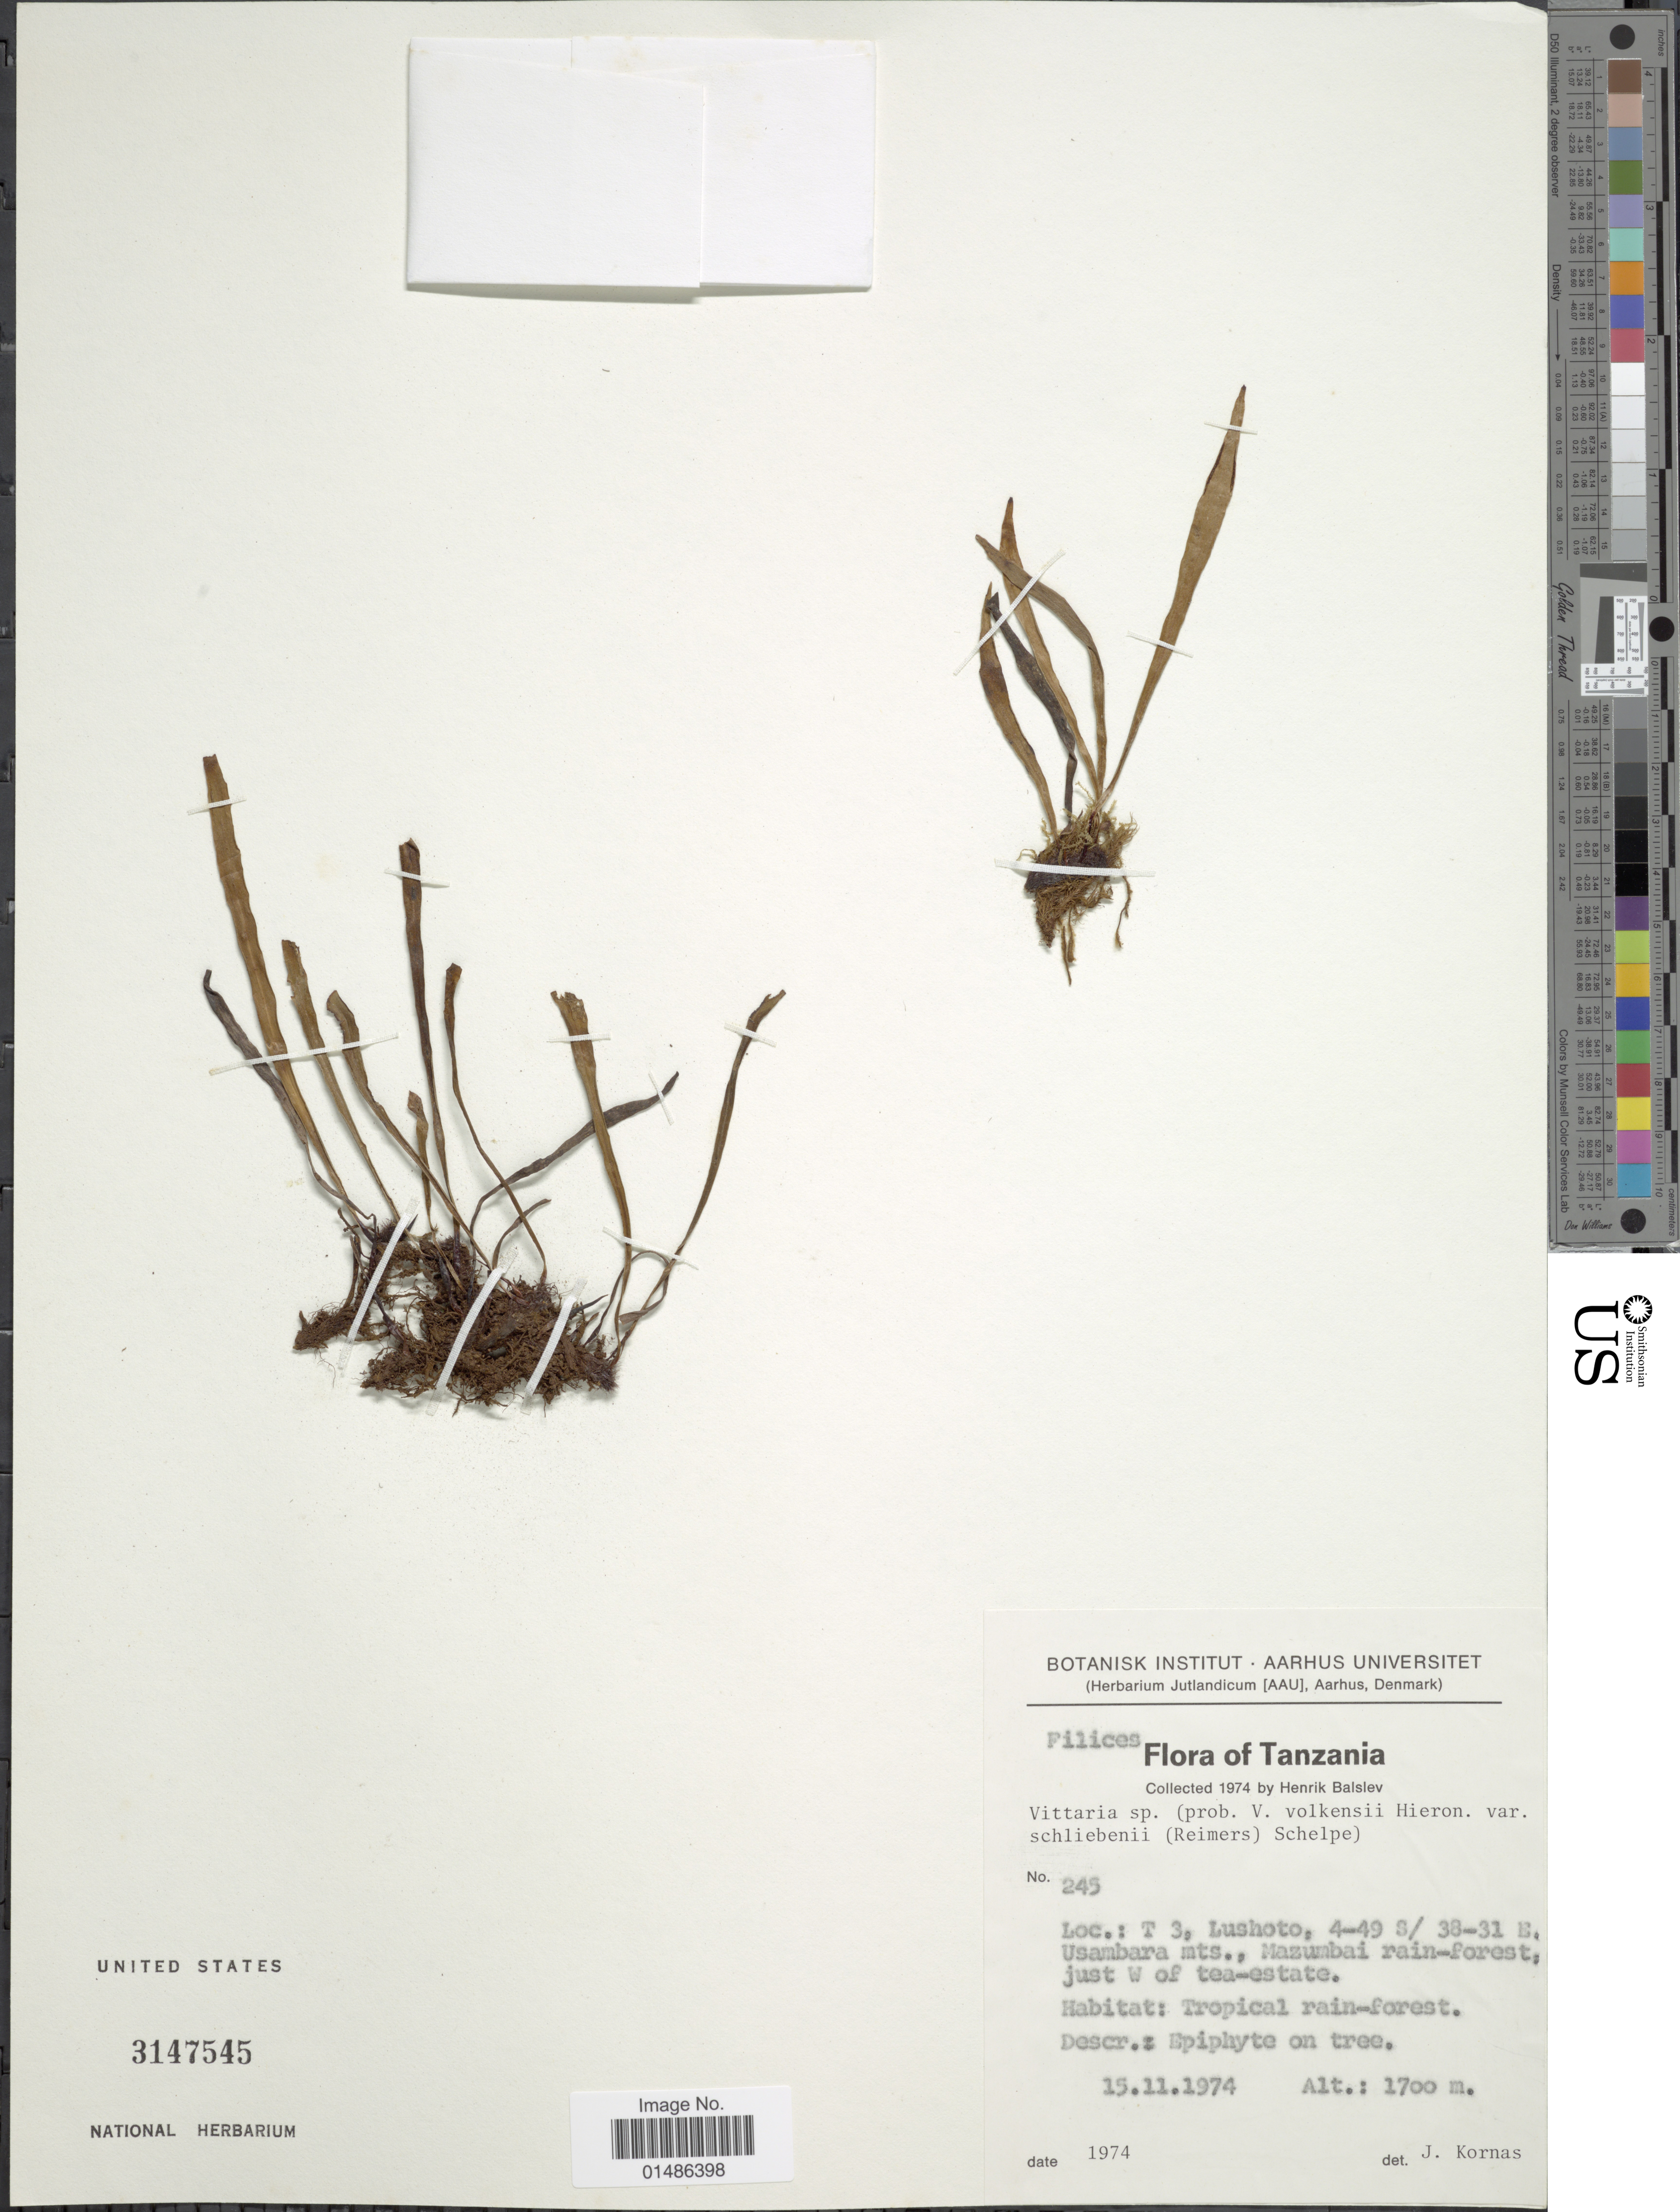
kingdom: Plantae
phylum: Tracheophyta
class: Polypodiopsida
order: Polypodiales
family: Pteridaceae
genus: Haplopteris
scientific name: Haplopteris volkensii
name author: (Hieron.) E.H. Crane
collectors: H. Balslev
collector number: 245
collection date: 1974-11-15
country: Tanzania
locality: T 3, Lushoto, Usambara mts., Mazumbai rain-forest, just W of tea-estate.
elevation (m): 1700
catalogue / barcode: US 3147545